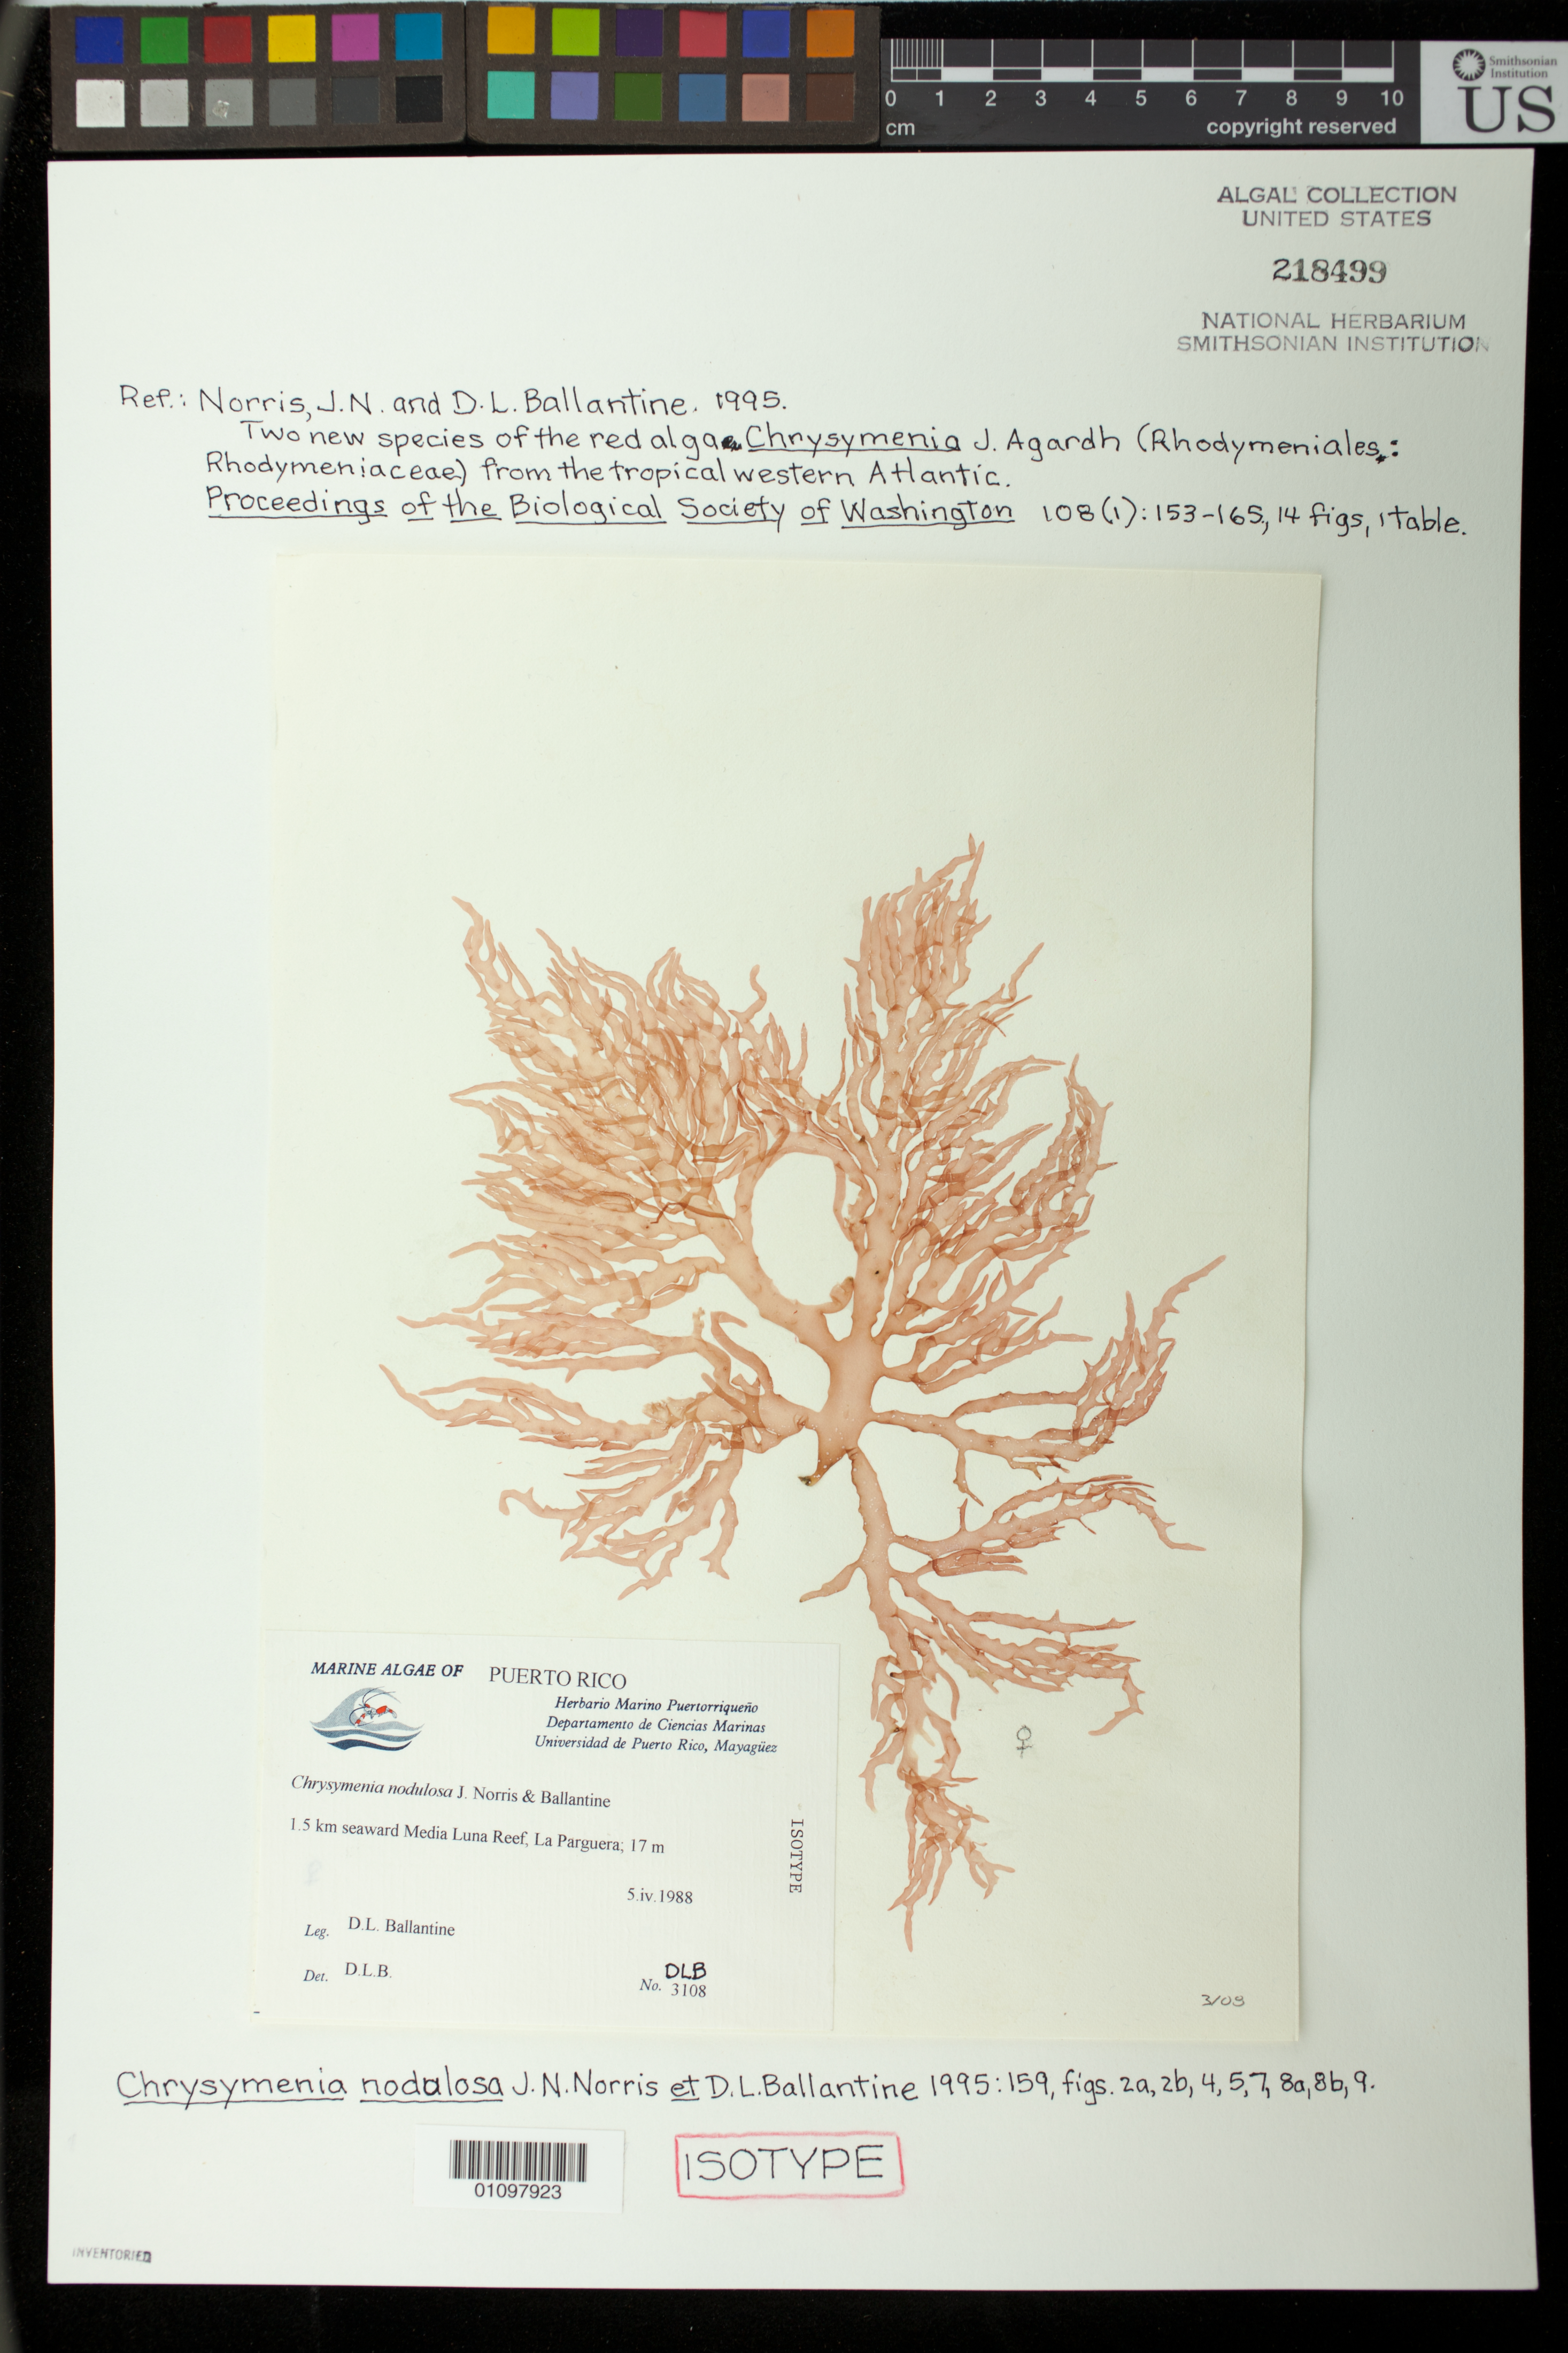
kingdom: Plantae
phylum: Rhodophyta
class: Florideophyceae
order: Rhodymeniales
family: Rhodymeniaceae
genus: Chrysymenia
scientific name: Chrysymenia nodulosa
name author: J.N. Norris & D.L. Ballant.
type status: Isotype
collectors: D.L. Ballantine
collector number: DLB 3108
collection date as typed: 05 Apr 1988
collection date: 1988-04-05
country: Puerto Rico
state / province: Lajas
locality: La Parguera, 1.5 km seaward Media Luna Reef.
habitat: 17 m depth.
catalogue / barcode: US 218499